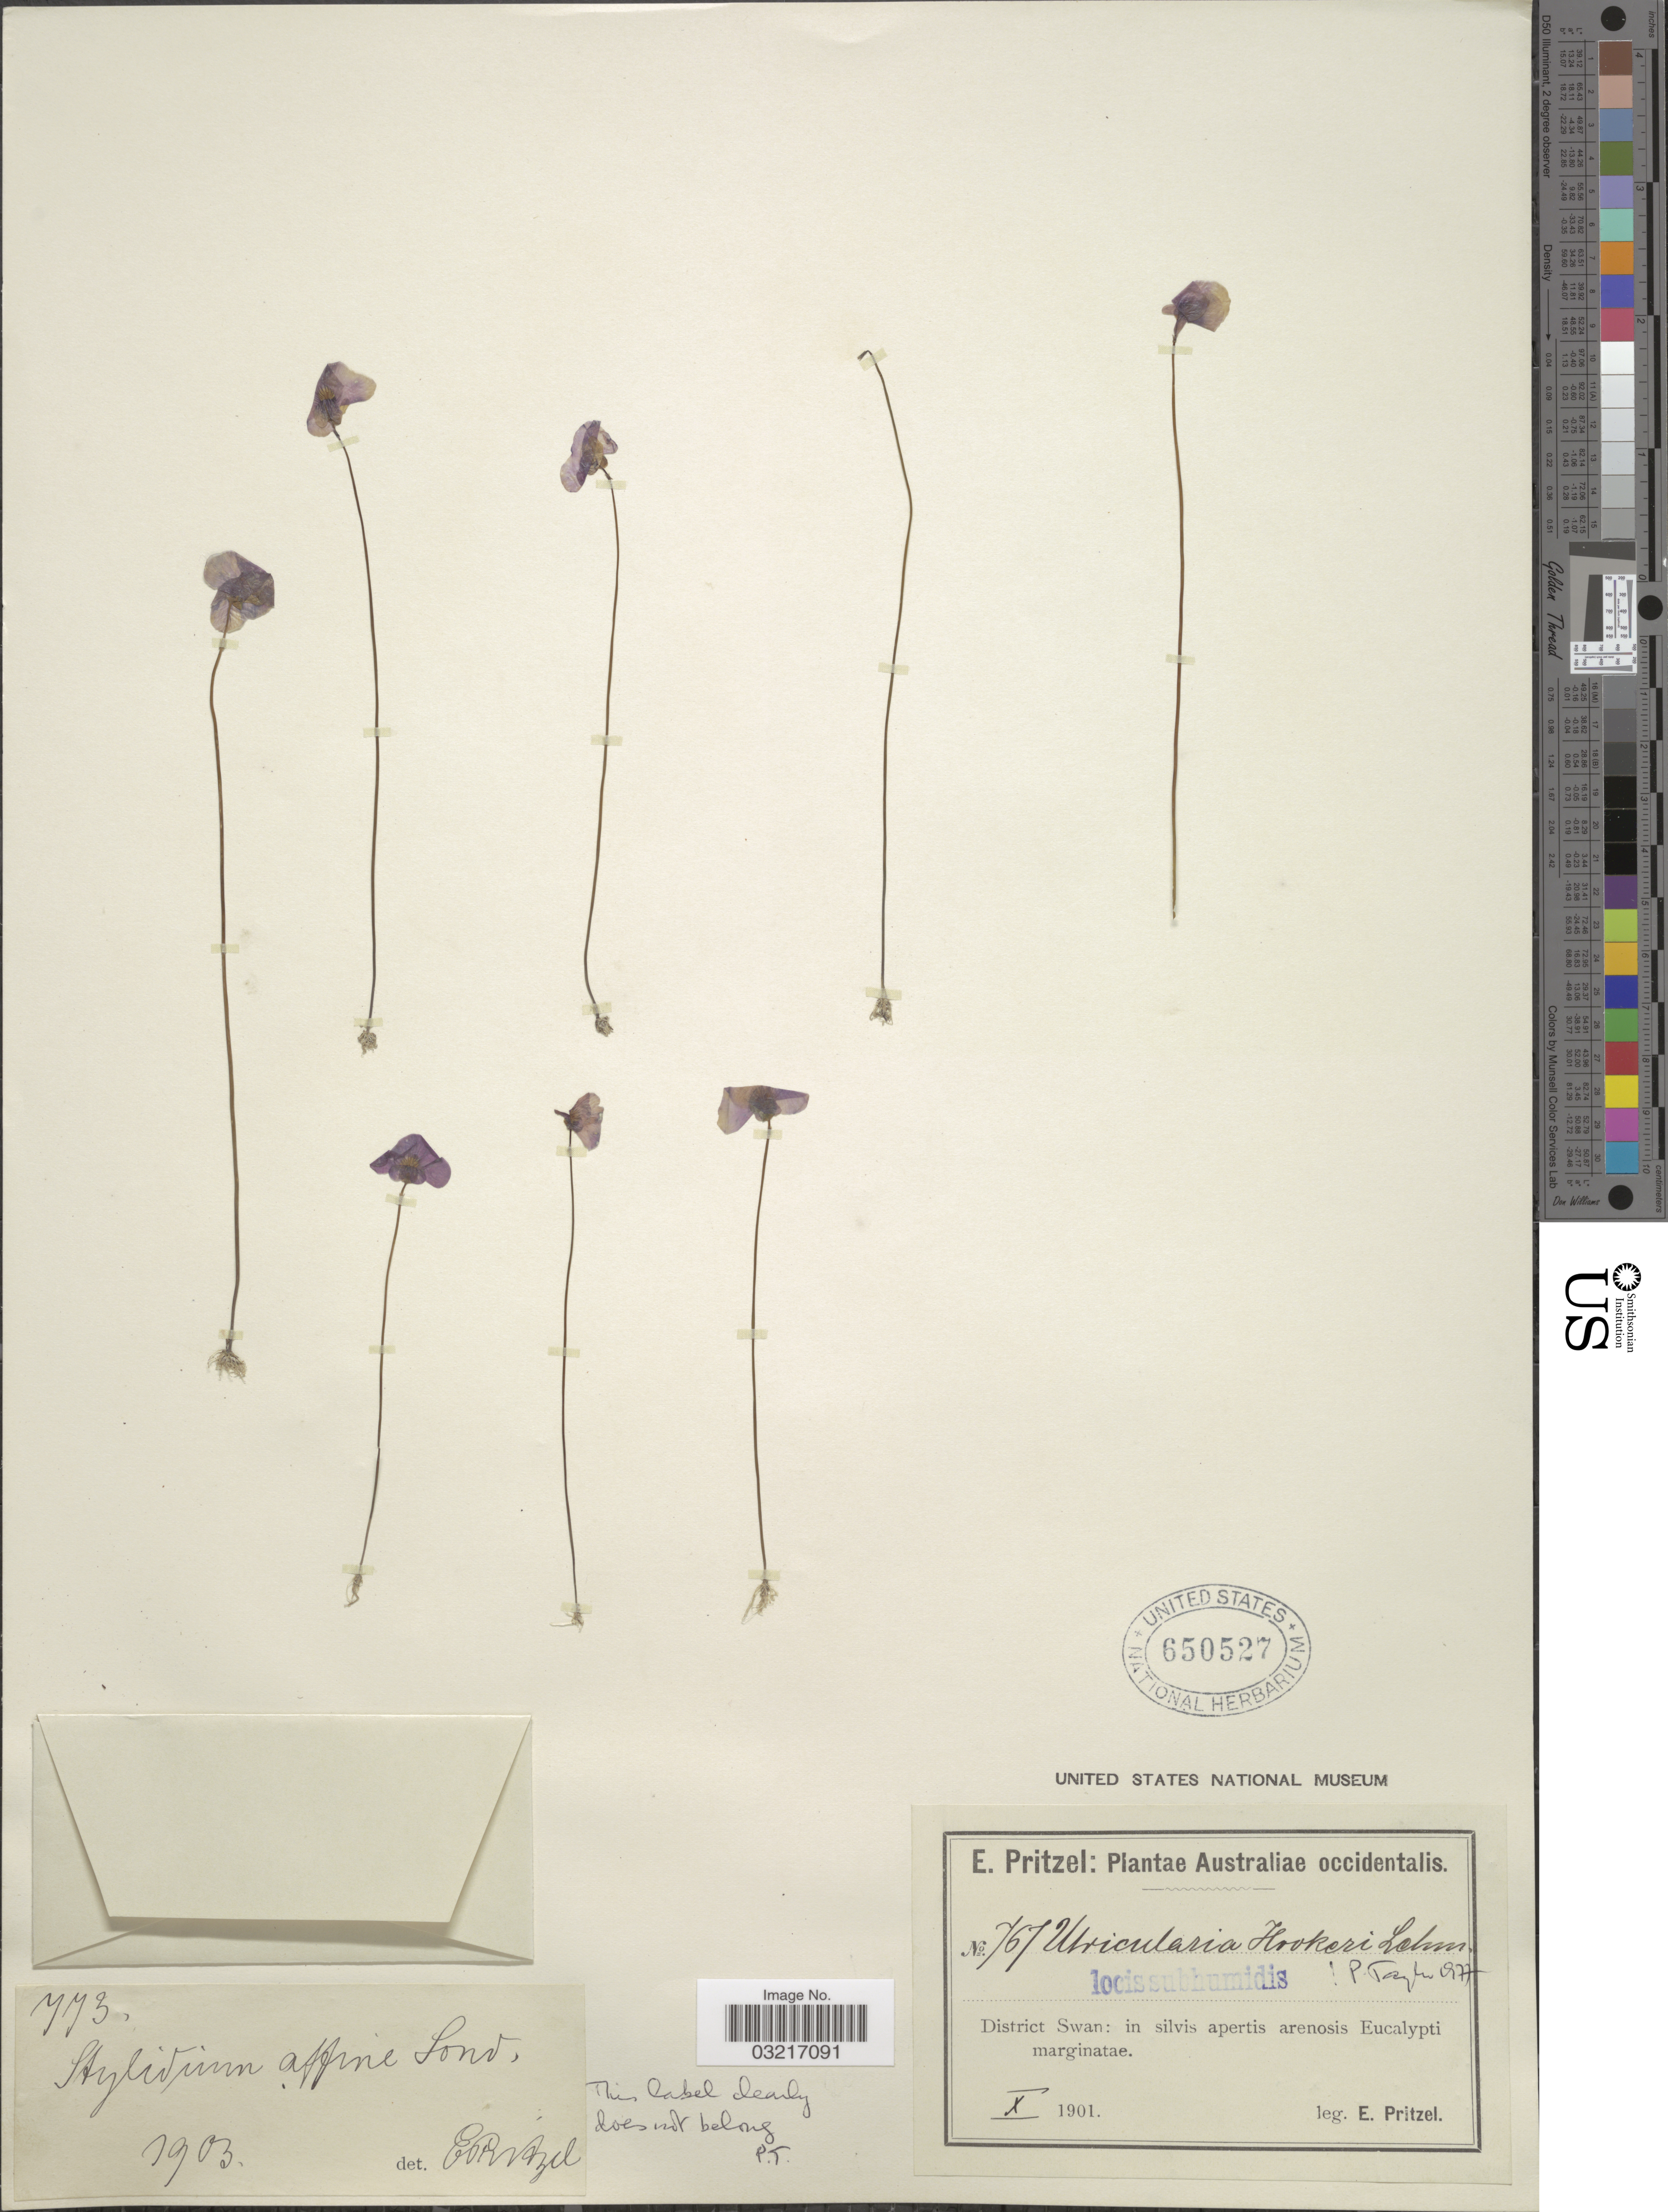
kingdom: Plantae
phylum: Tracheophyta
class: Magnoliopsida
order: Lamiales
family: Lentibulariaceae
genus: Utricularia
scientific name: Utricularia hookeri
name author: Lehm.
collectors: E. G. Pritzel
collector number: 767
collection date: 1901-10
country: Australia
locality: Australiae occidentalis, District Swan: in silvis apertis arenosis Eucalypti marginatae.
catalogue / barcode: US 650527